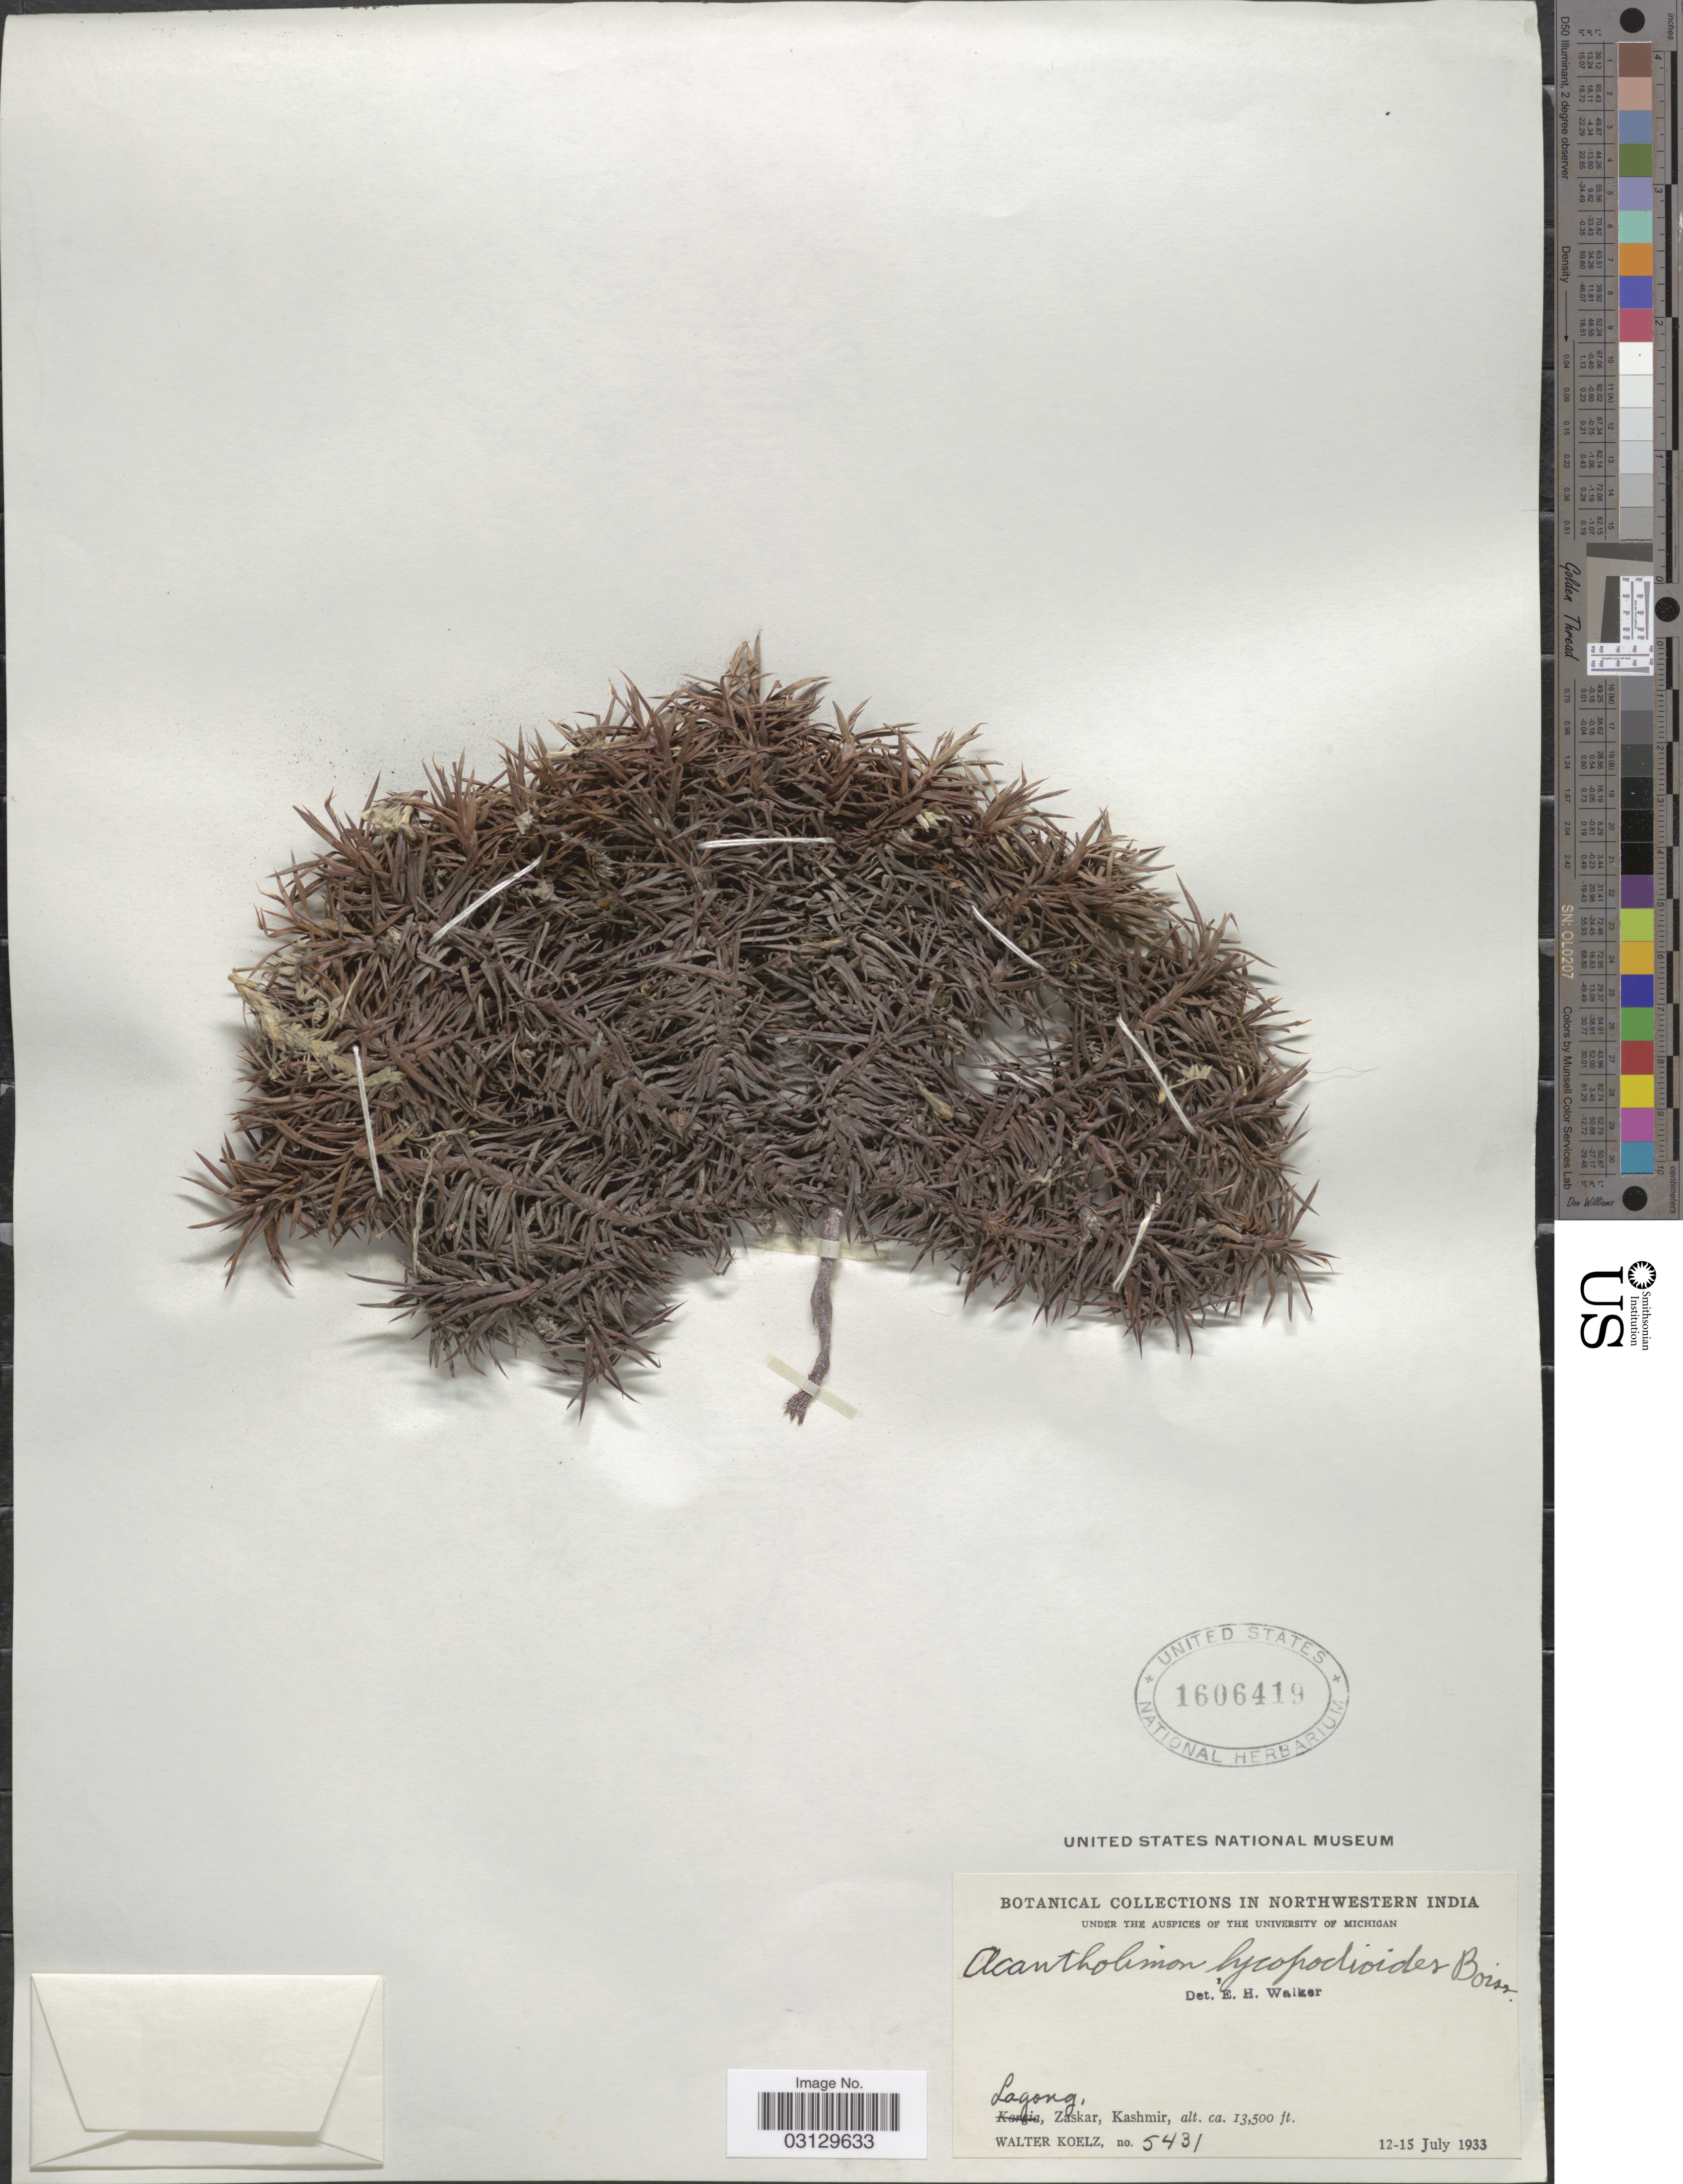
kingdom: Plantae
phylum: Tracheophyta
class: Magnoliopsida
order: Caryophyllales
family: Plumbaginaceae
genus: Acantholimon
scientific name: Acantholimon lycopodioides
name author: (Girard) Boiss.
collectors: W. N. Koelz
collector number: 5431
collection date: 1933-07-12/1933-07-15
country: India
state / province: Jammu and Kashmir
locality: Northwestern India. Lagong, Zaskar, Kashmir.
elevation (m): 4115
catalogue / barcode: US 1606419